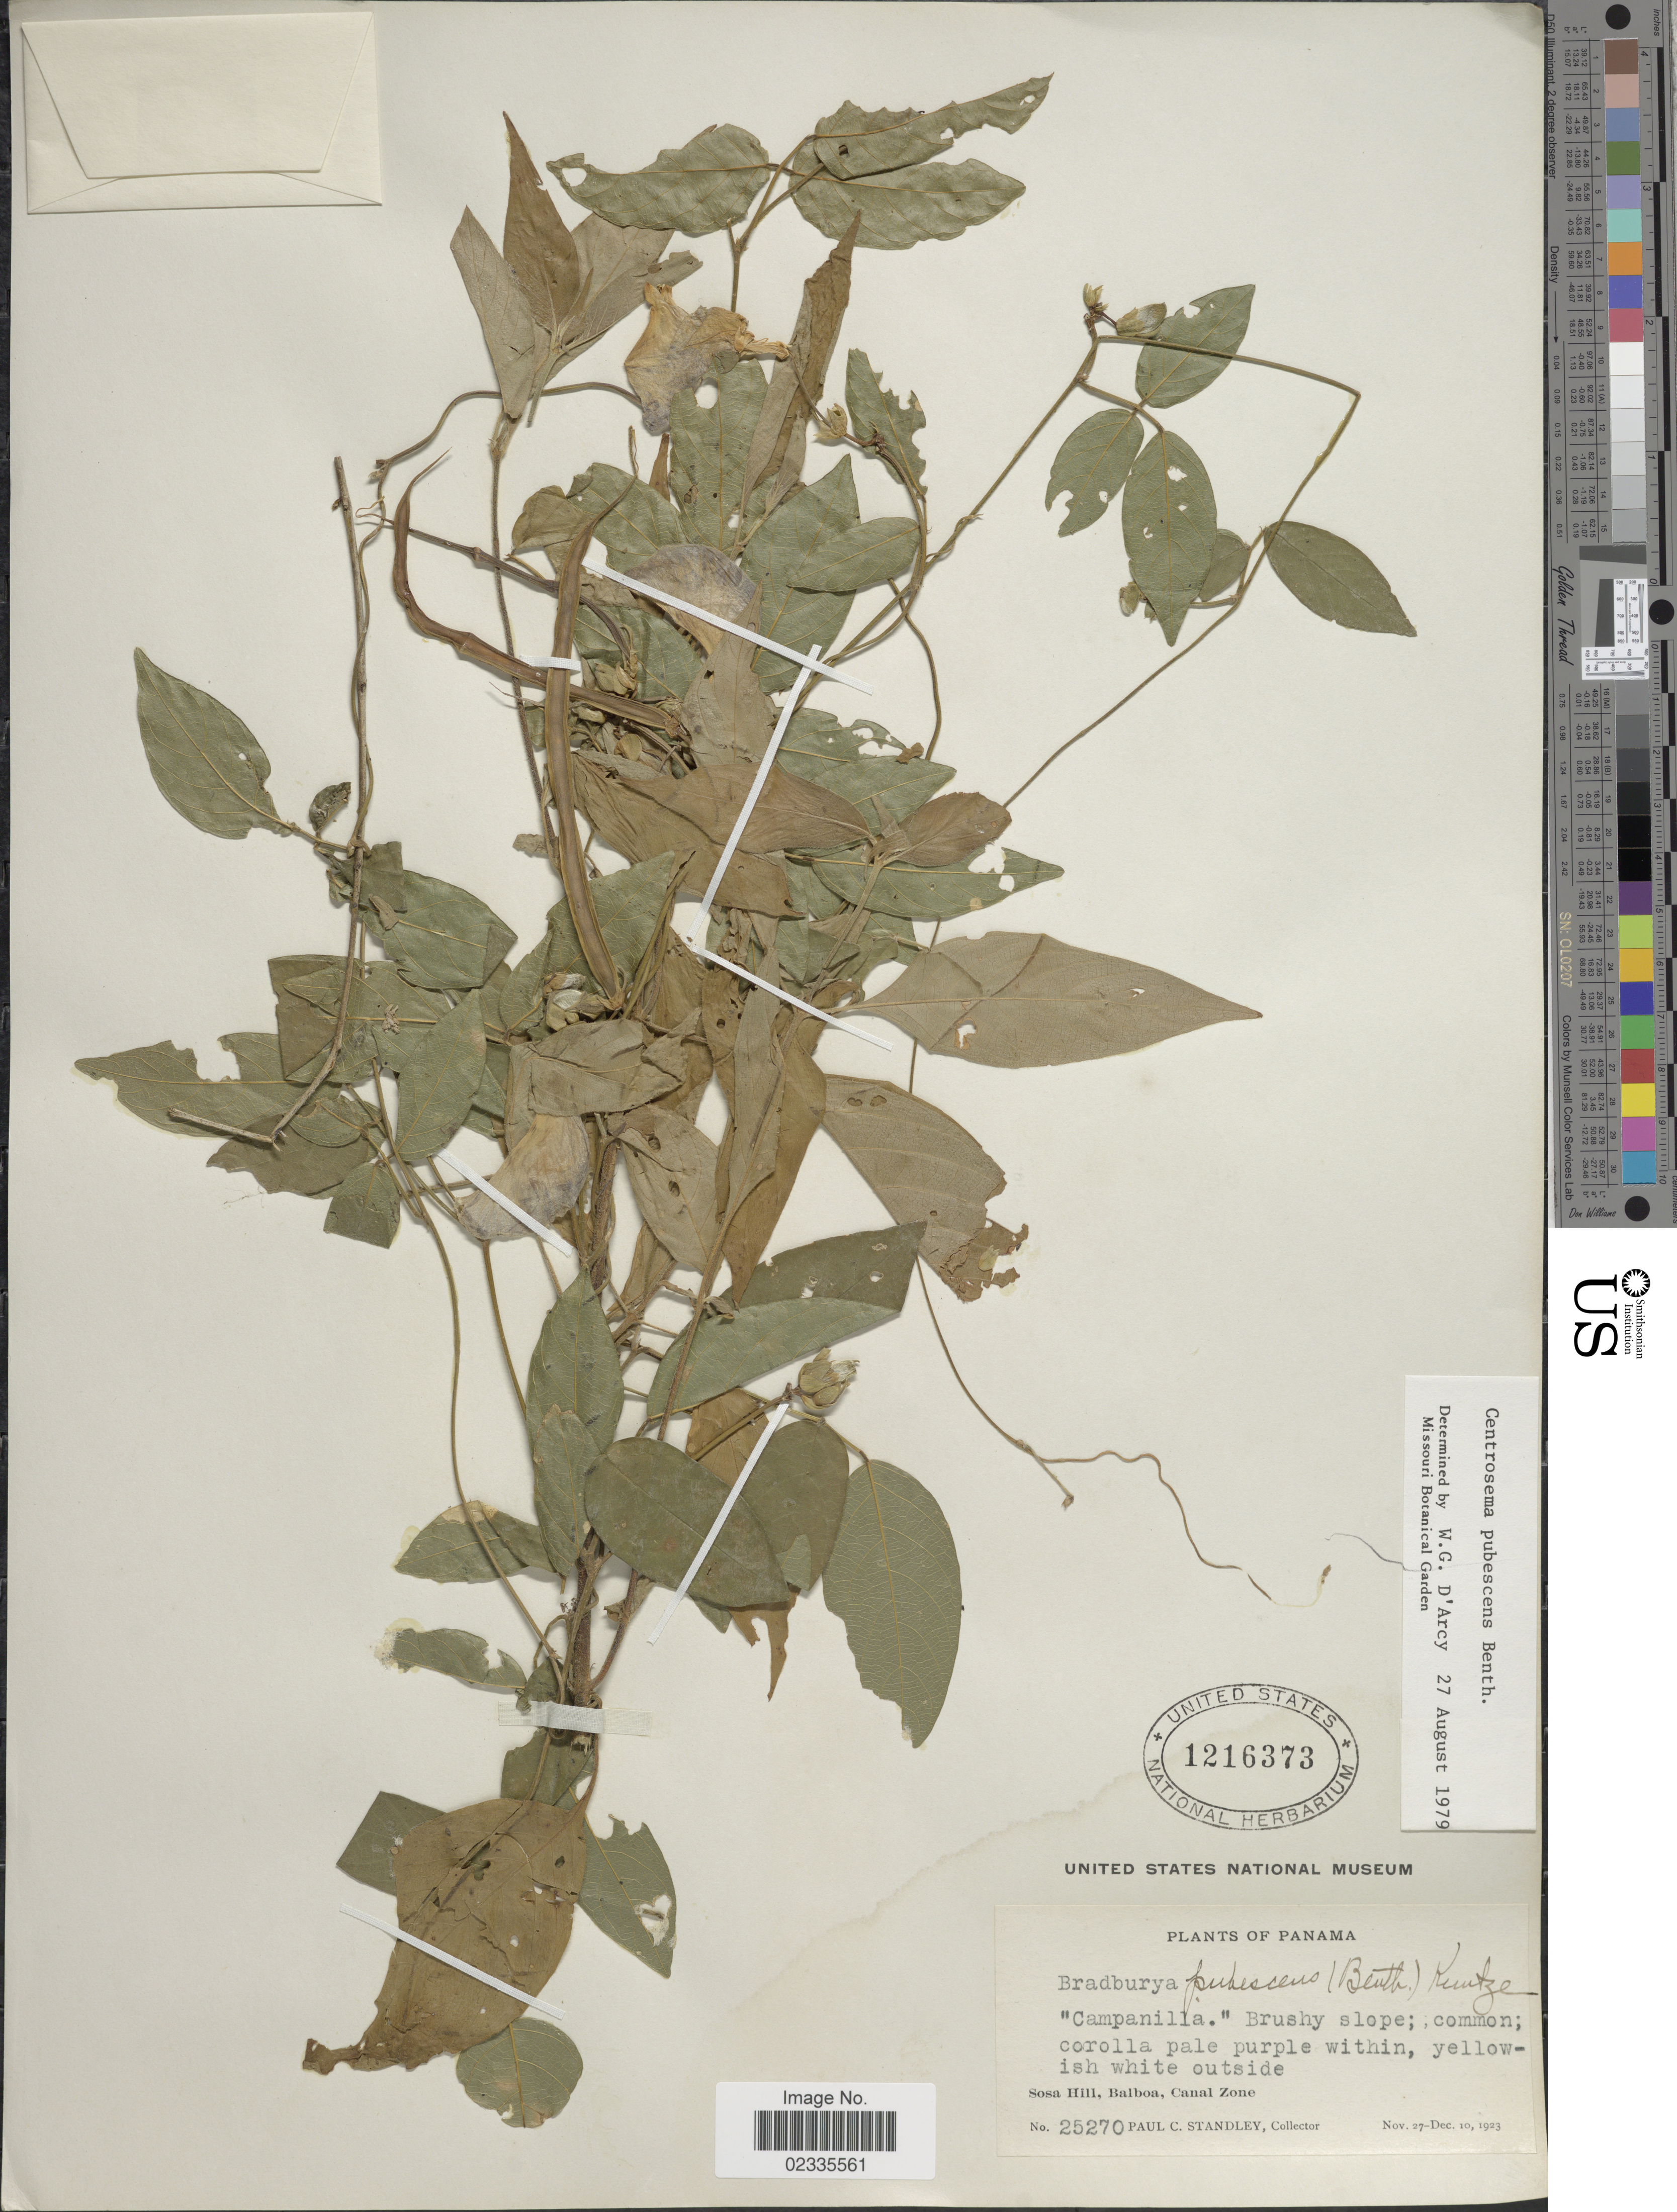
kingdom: Plantae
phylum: Tracheophyta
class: Magnoliopsida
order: Fabales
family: Fabaceae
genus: Centrosema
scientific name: Centrosema pubescens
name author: Benth.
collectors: P. C. Standley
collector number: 25270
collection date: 1923-11-27/1923-12-10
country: Panama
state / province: Colón / Panamá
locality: Sosa Hill, Balboa, Canal Zone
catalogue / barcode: US 1216373